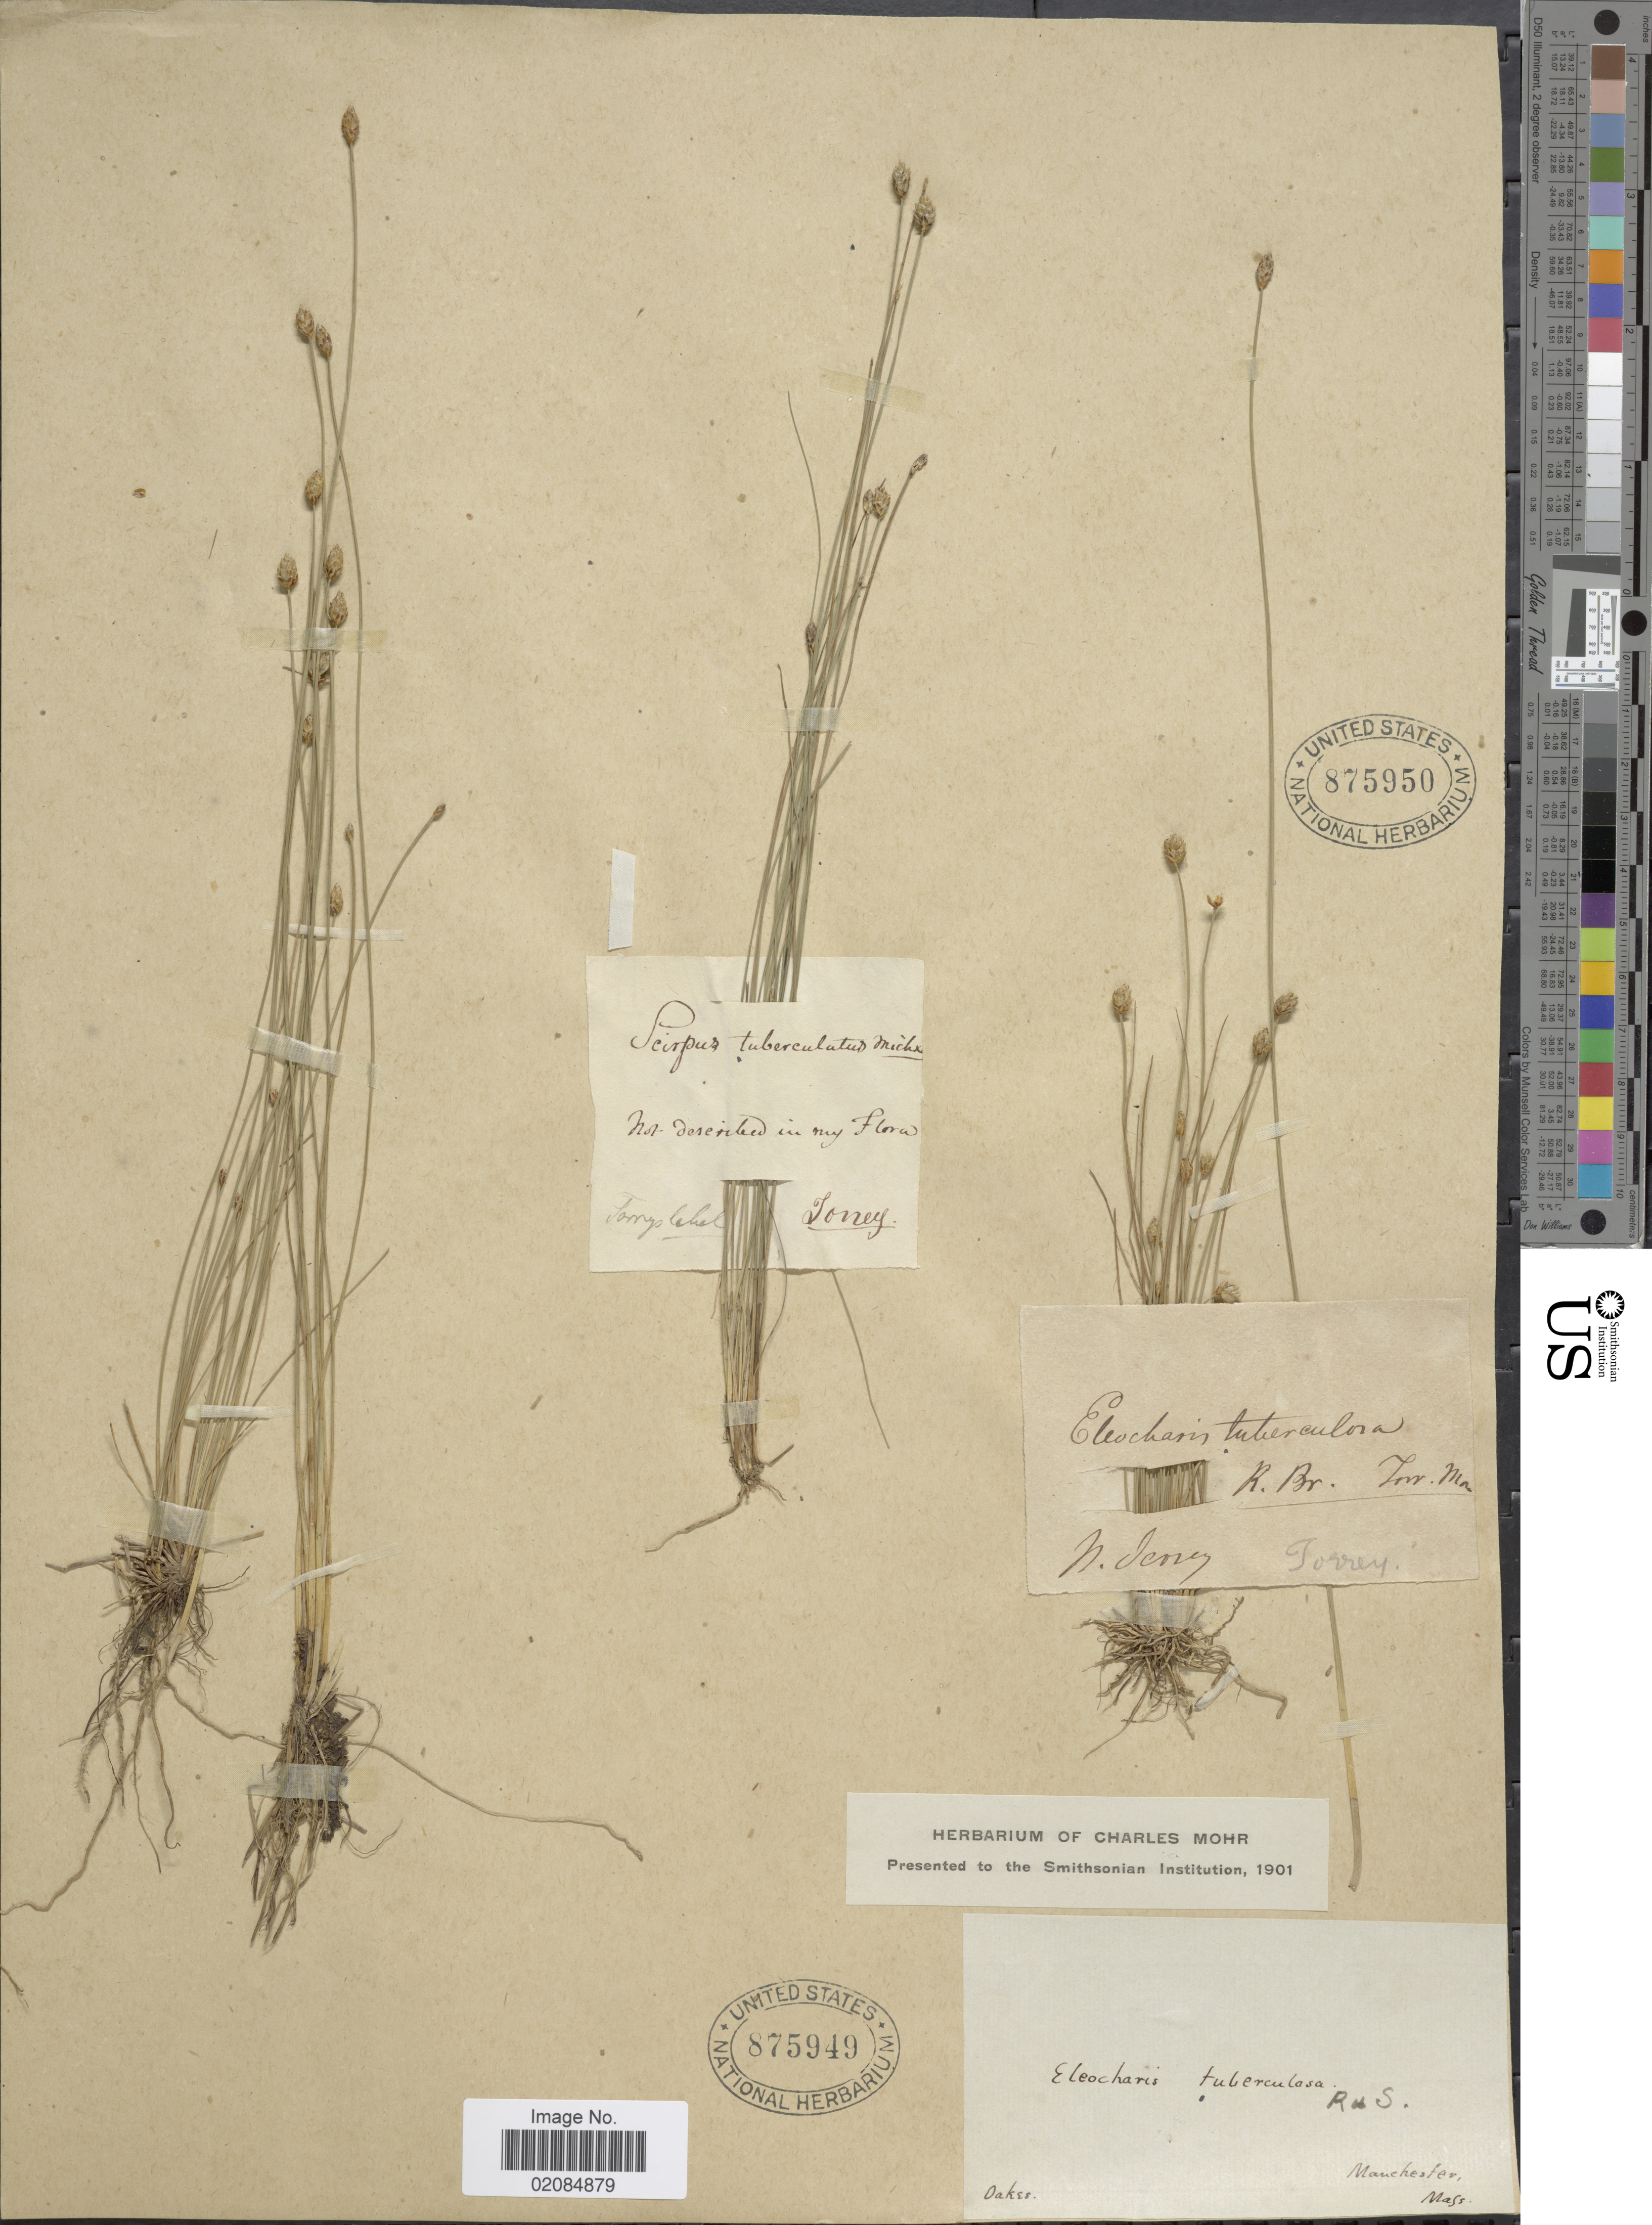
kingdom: Plantae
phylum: Tracheophyta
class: Liliopsida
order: Poales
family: Cyperaceae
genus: Eleocharis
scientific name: Eleocharis tuberculosa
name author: (Michx.) Roem. & Schult.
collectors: J. Torrey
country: United States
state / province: New Jersey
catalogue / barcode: US 875950